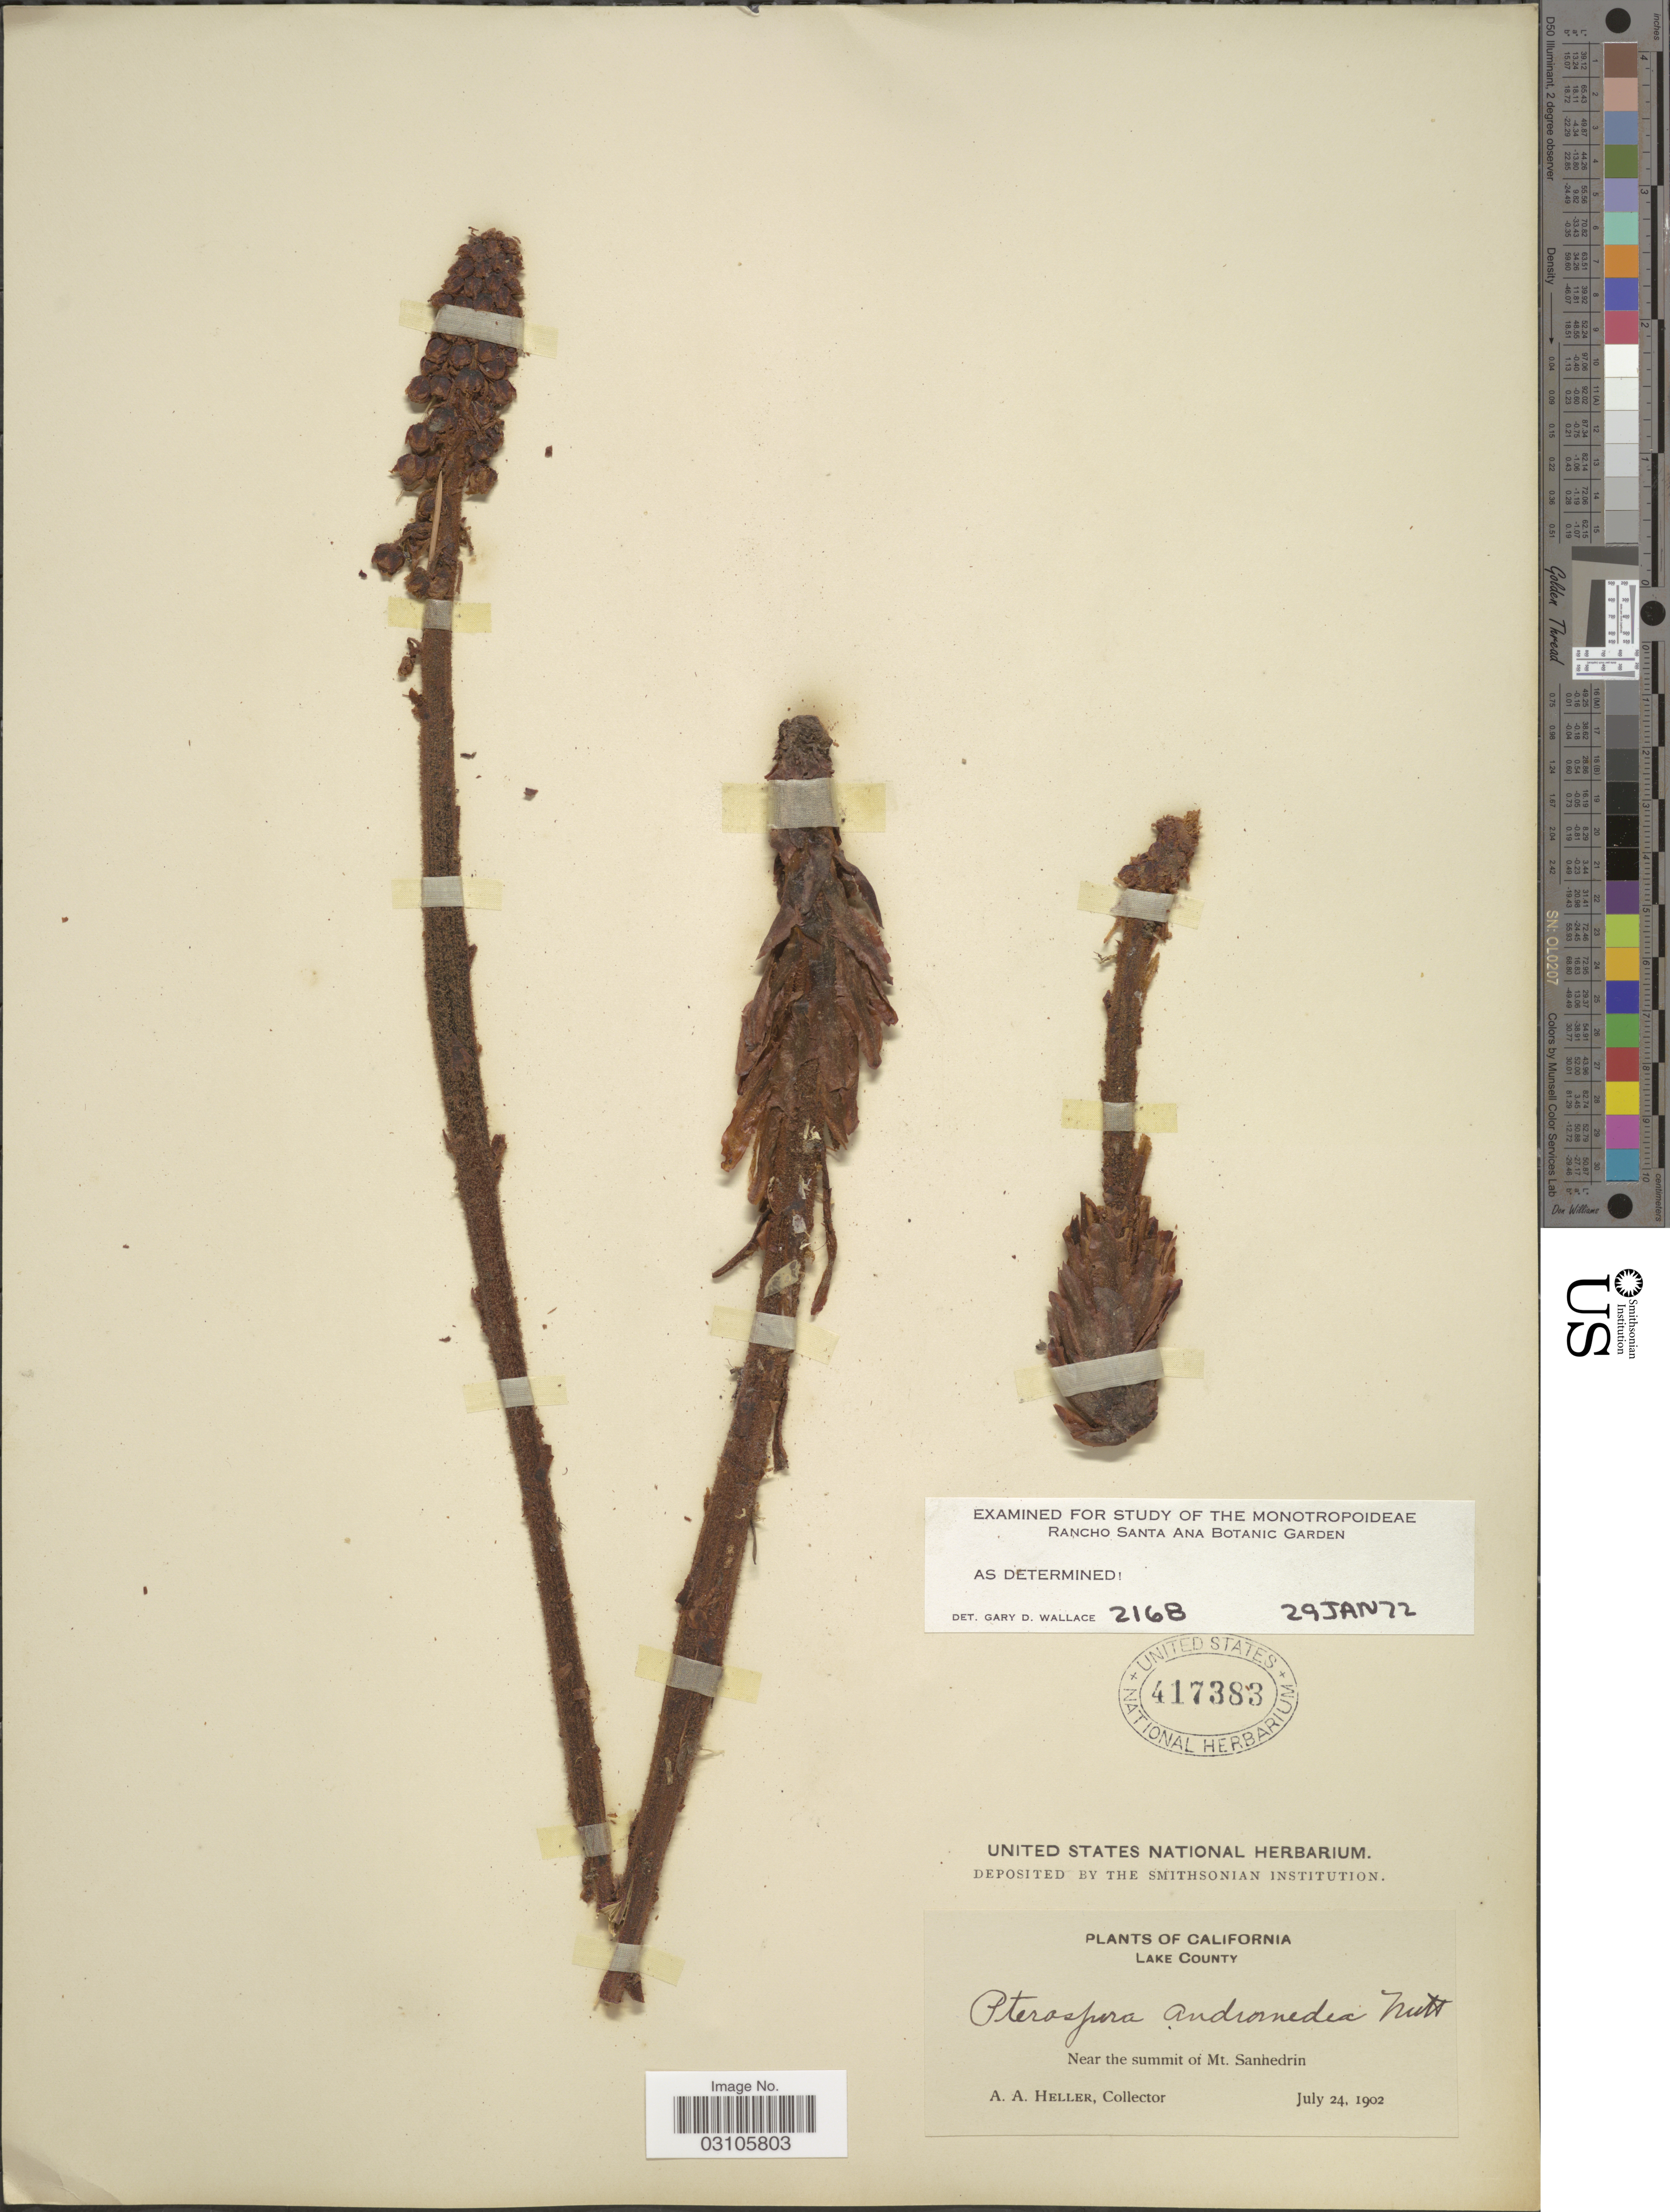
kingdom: Plantae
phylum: Tracheophyta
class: Magnoliopsida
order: Ericales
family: Ericaceae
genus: Pterospora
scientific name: Pterospora andromedea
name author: Nutt.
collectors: A. A. Heller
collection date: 1902-07-24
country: United States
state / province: California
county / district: Lake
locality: Lake County. Near the summit of Mt. Sanhedrin.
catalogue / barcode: US 417383